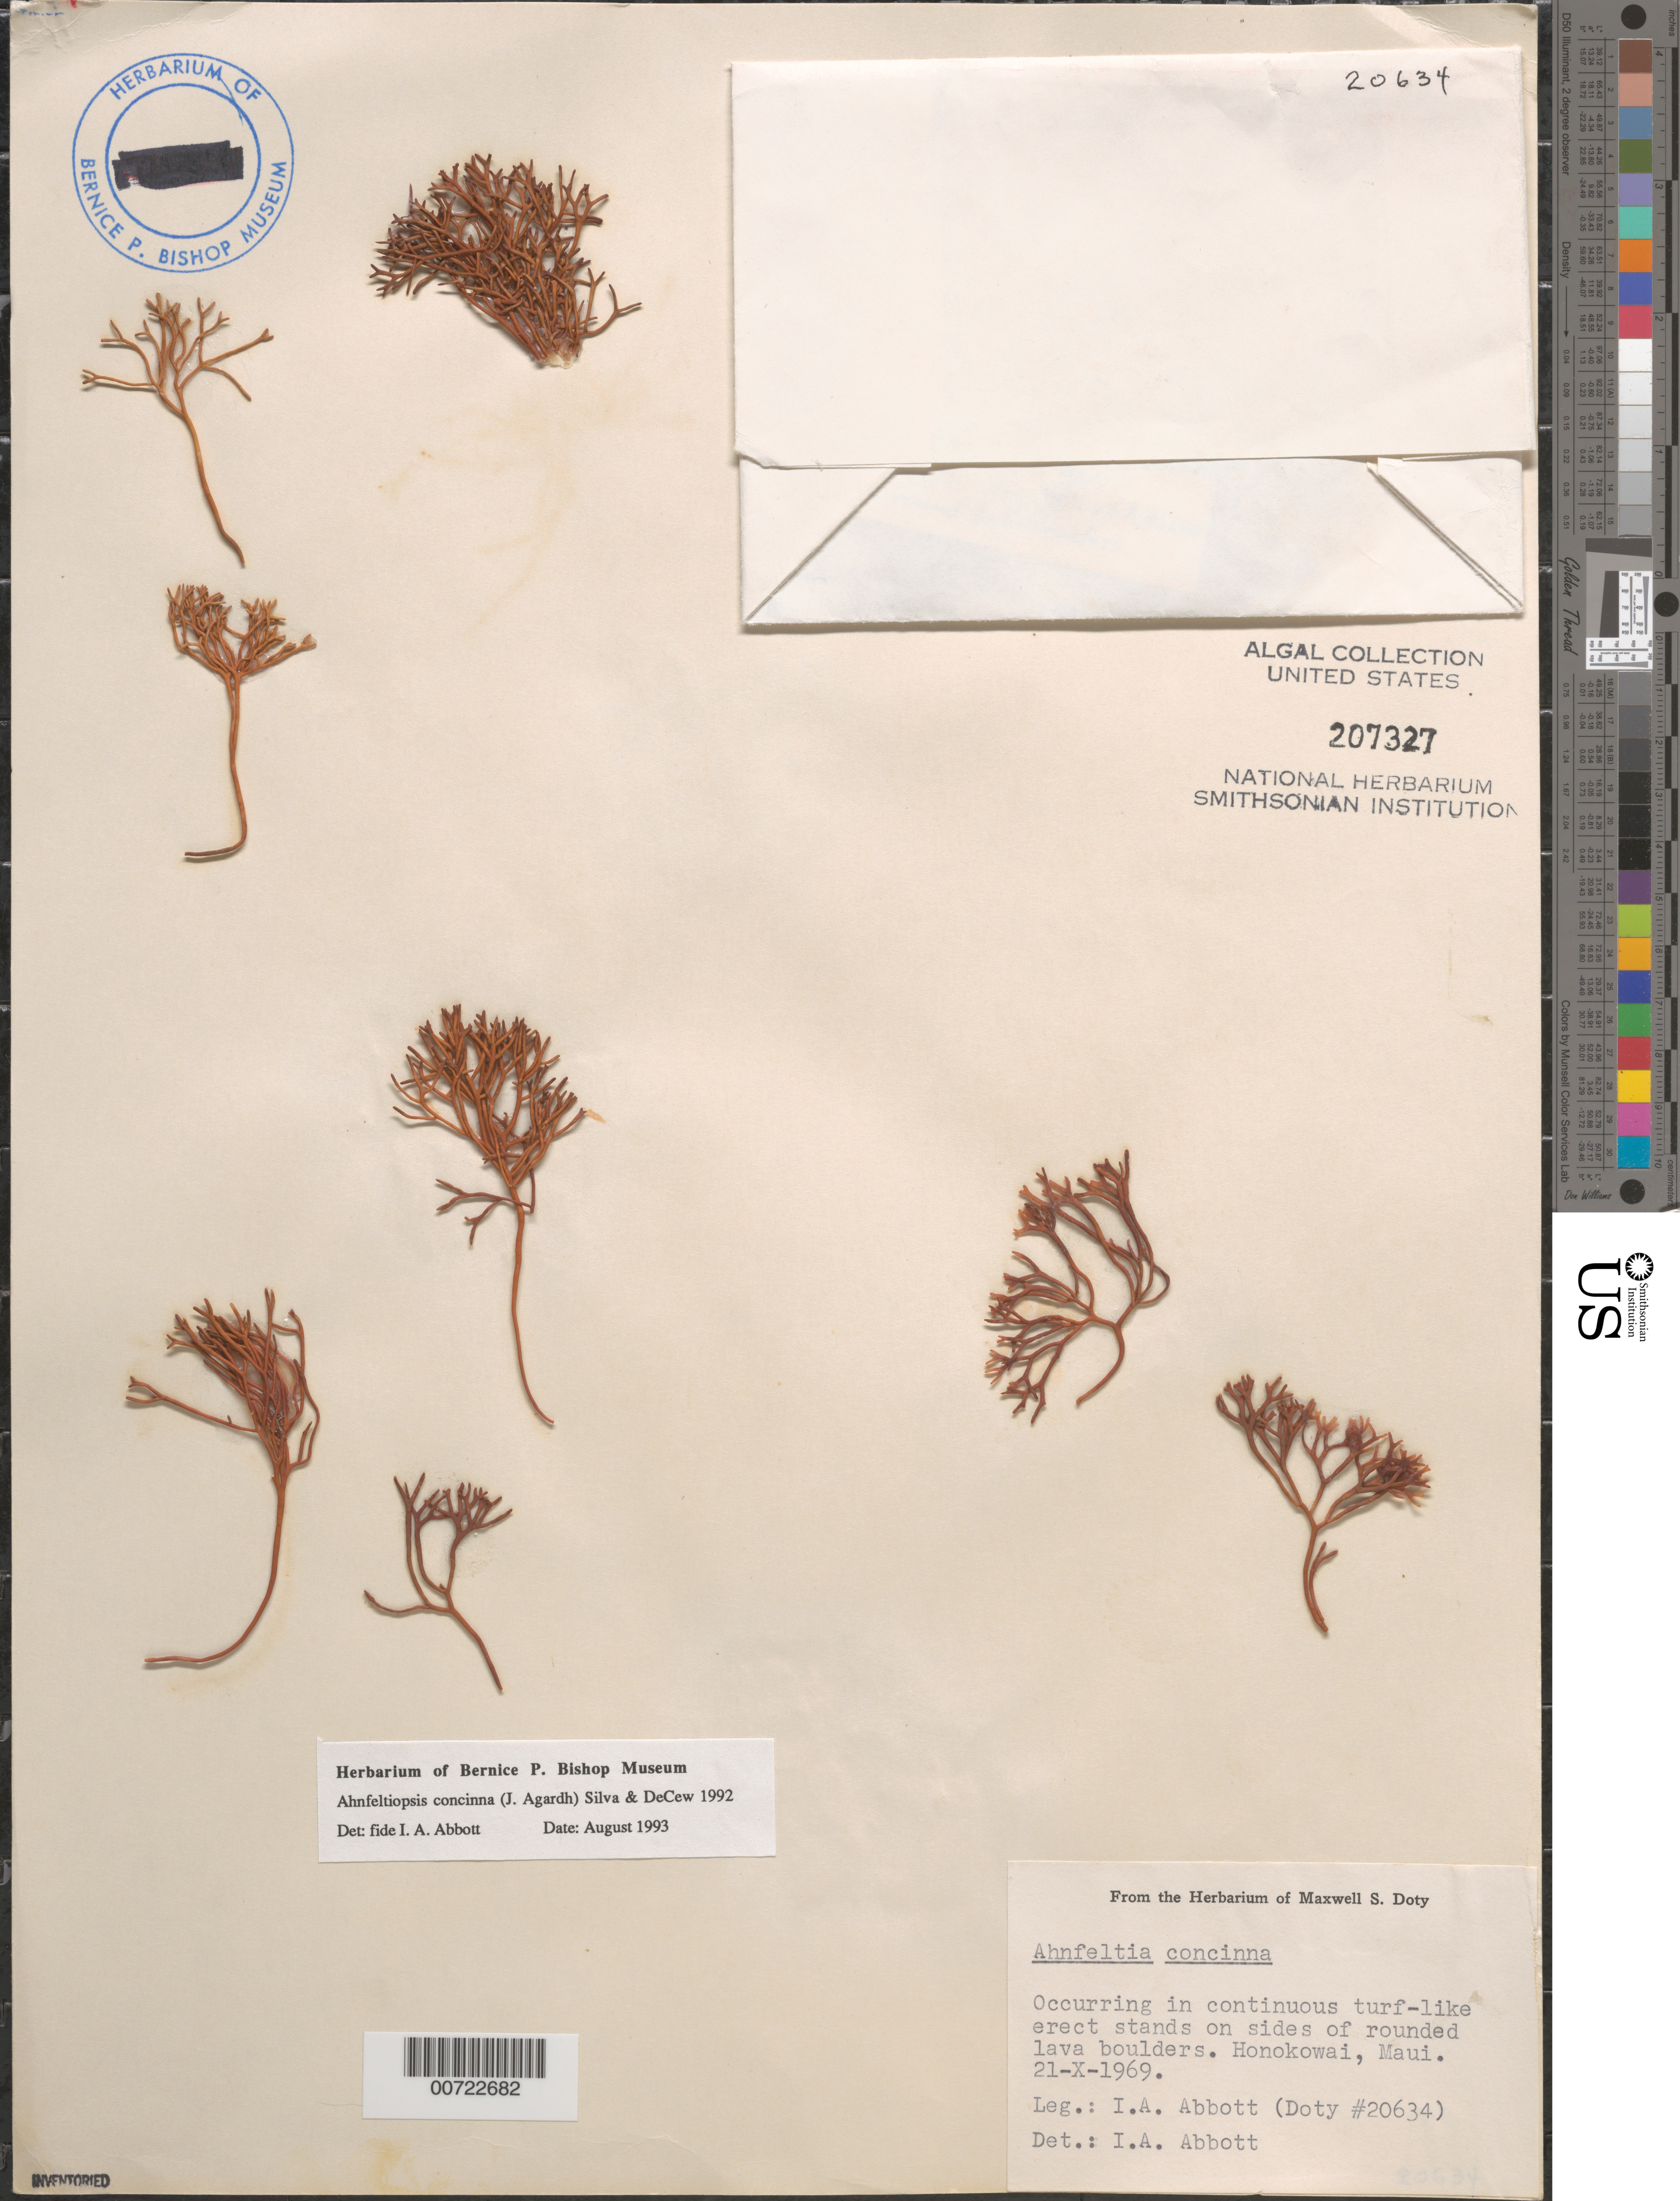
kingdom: Plantae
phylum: Rhodophyta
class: Florideophyceae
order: Gigartinales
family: Phyllophoraceae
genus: Gymnogongrus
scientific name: Gymnogongrus durvillei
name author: (Bory) M.S.Calderon & S.M. Boo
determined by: Algae name updating Project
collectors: I. A. Abbott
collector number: MSD 20634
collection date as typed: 21 Oct 1969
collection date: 1969-10-21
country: United States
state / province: Hawaii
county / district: Maui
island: Maui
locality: Honokowai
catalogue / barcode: US 207327